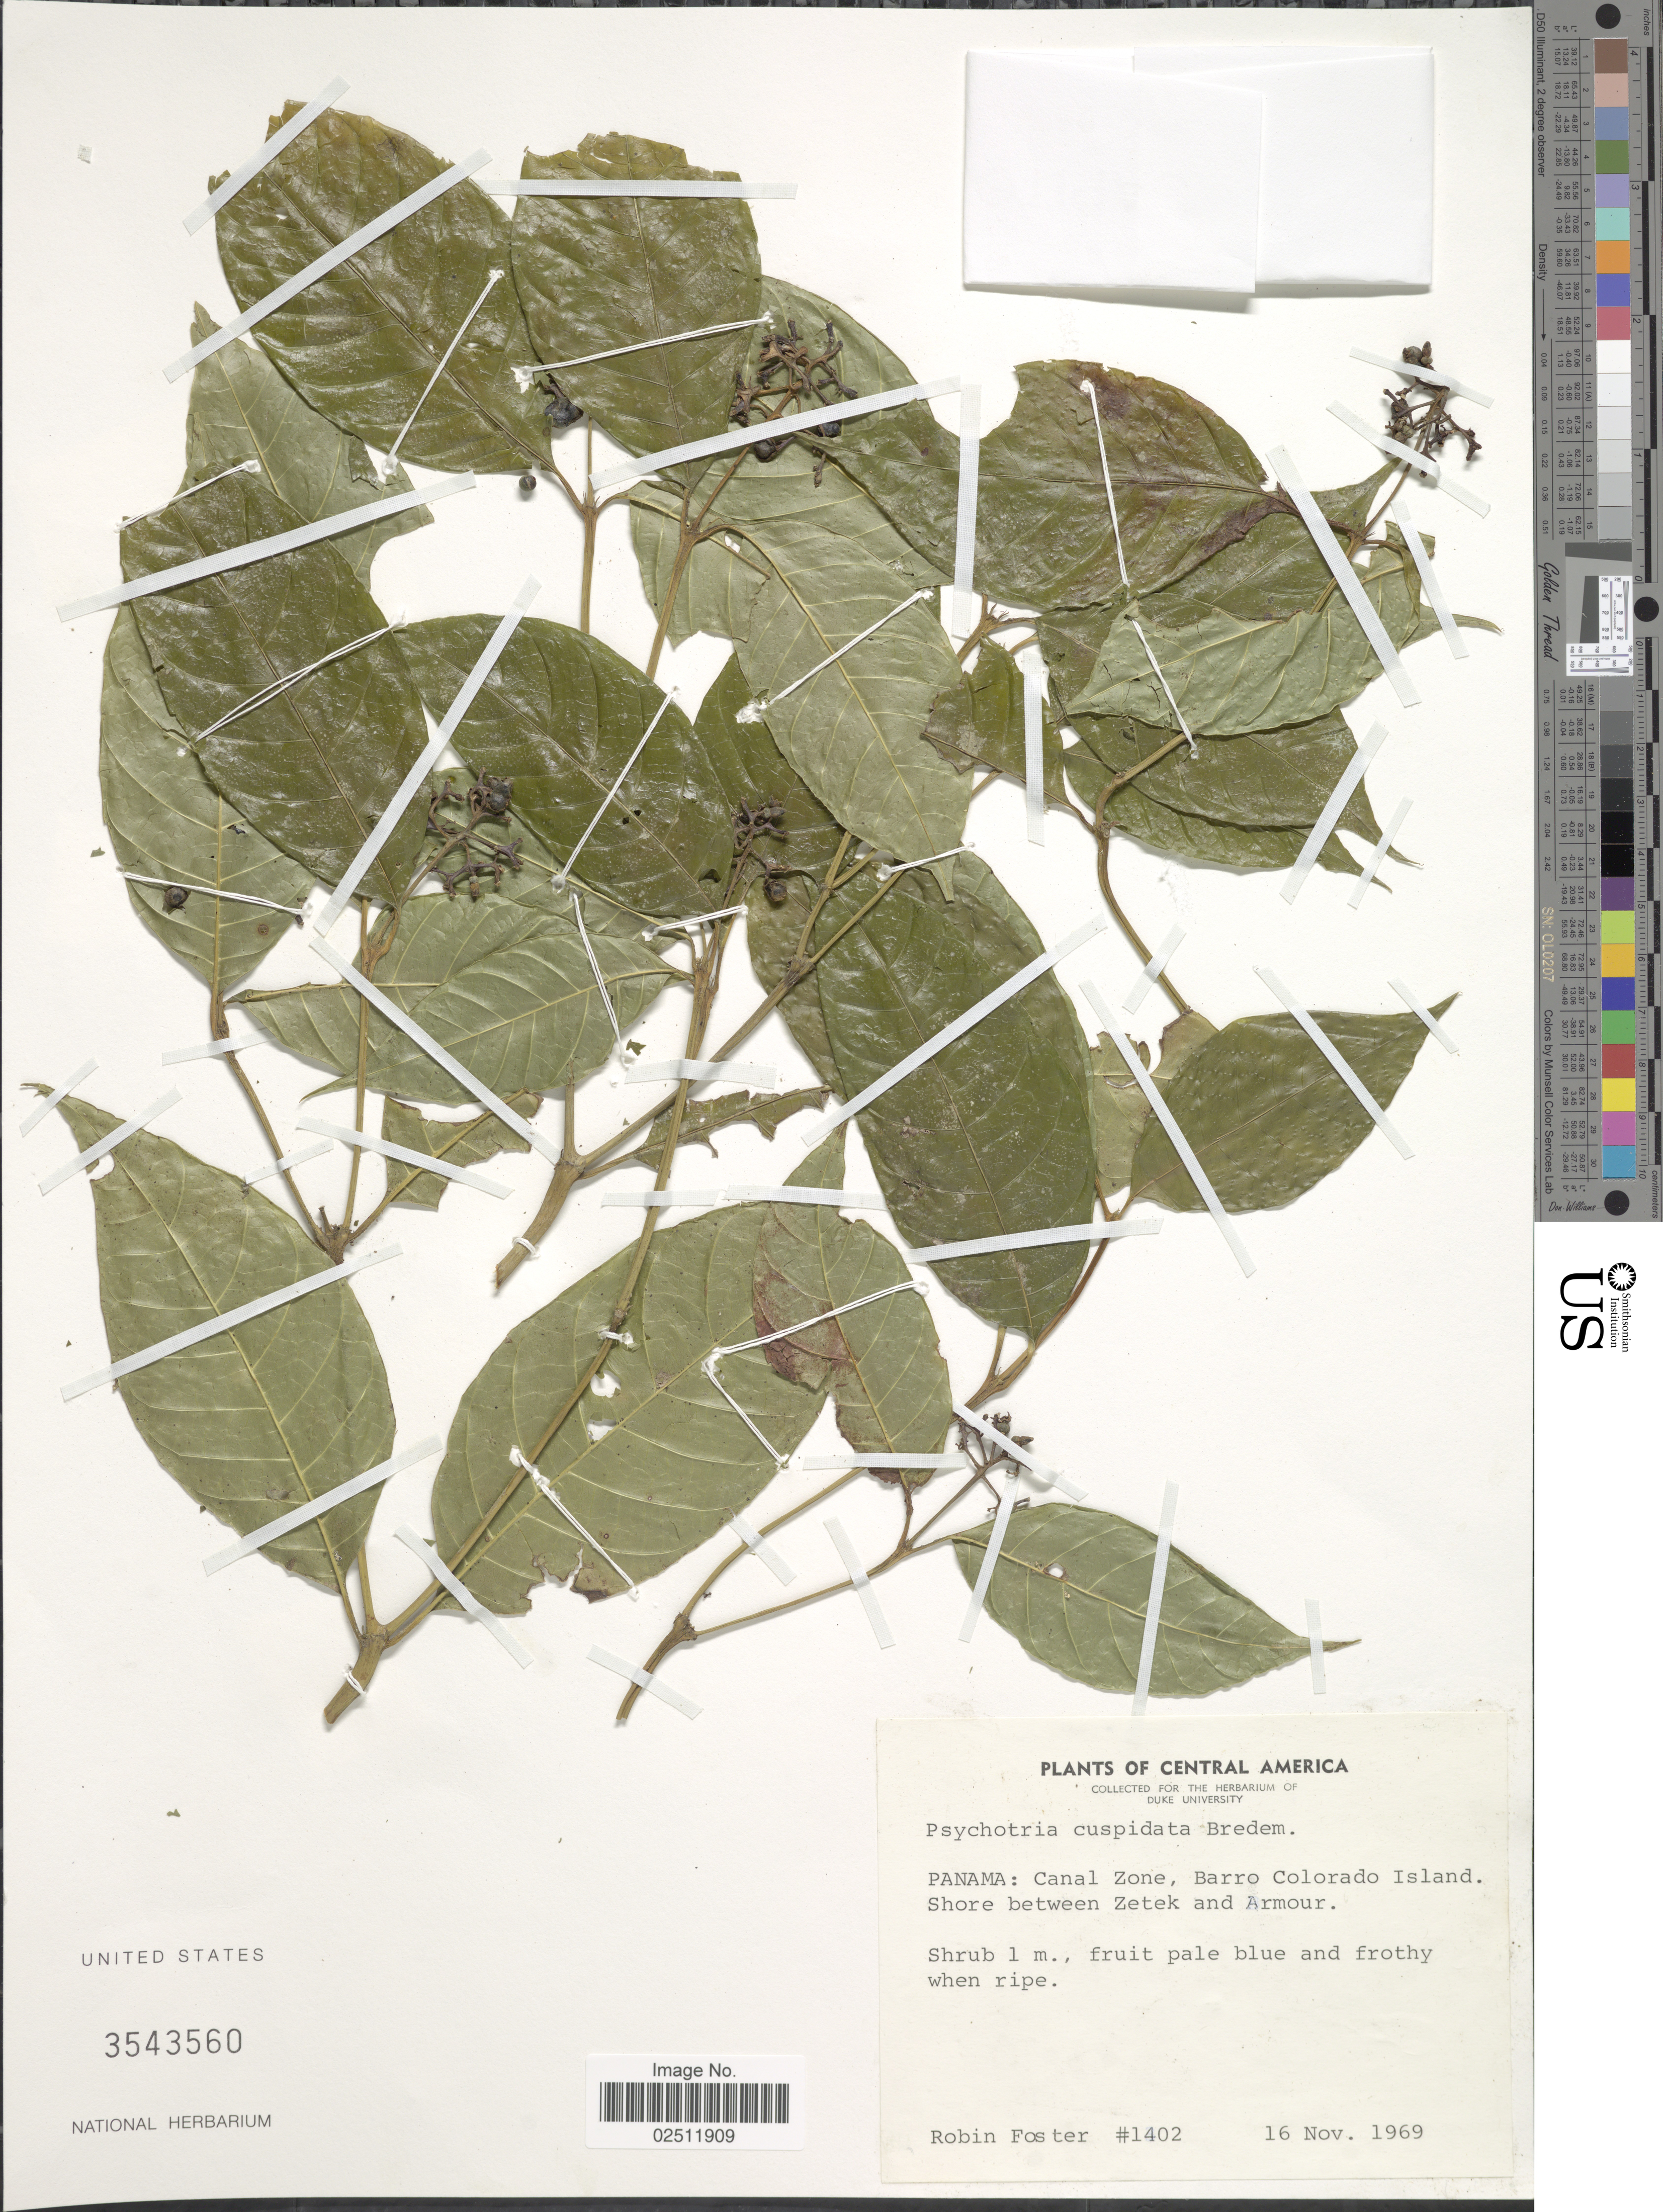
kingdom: Plantae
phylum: Tracheophyta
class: Magnoliopsida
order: Gentianales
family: Rubiaceae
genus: Psychotria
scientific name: Psychotria cuspidata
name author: Bredem. ex Schult.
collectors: R. B. Foster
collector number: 1402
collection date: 1969-11-16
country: Panama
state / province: Panamá Oeste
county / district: Canal Zone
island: Barro Colorado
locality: Canal Zone, Barro Colorado Island. Shore between Zetek and Armour.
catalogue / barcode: US 3543560